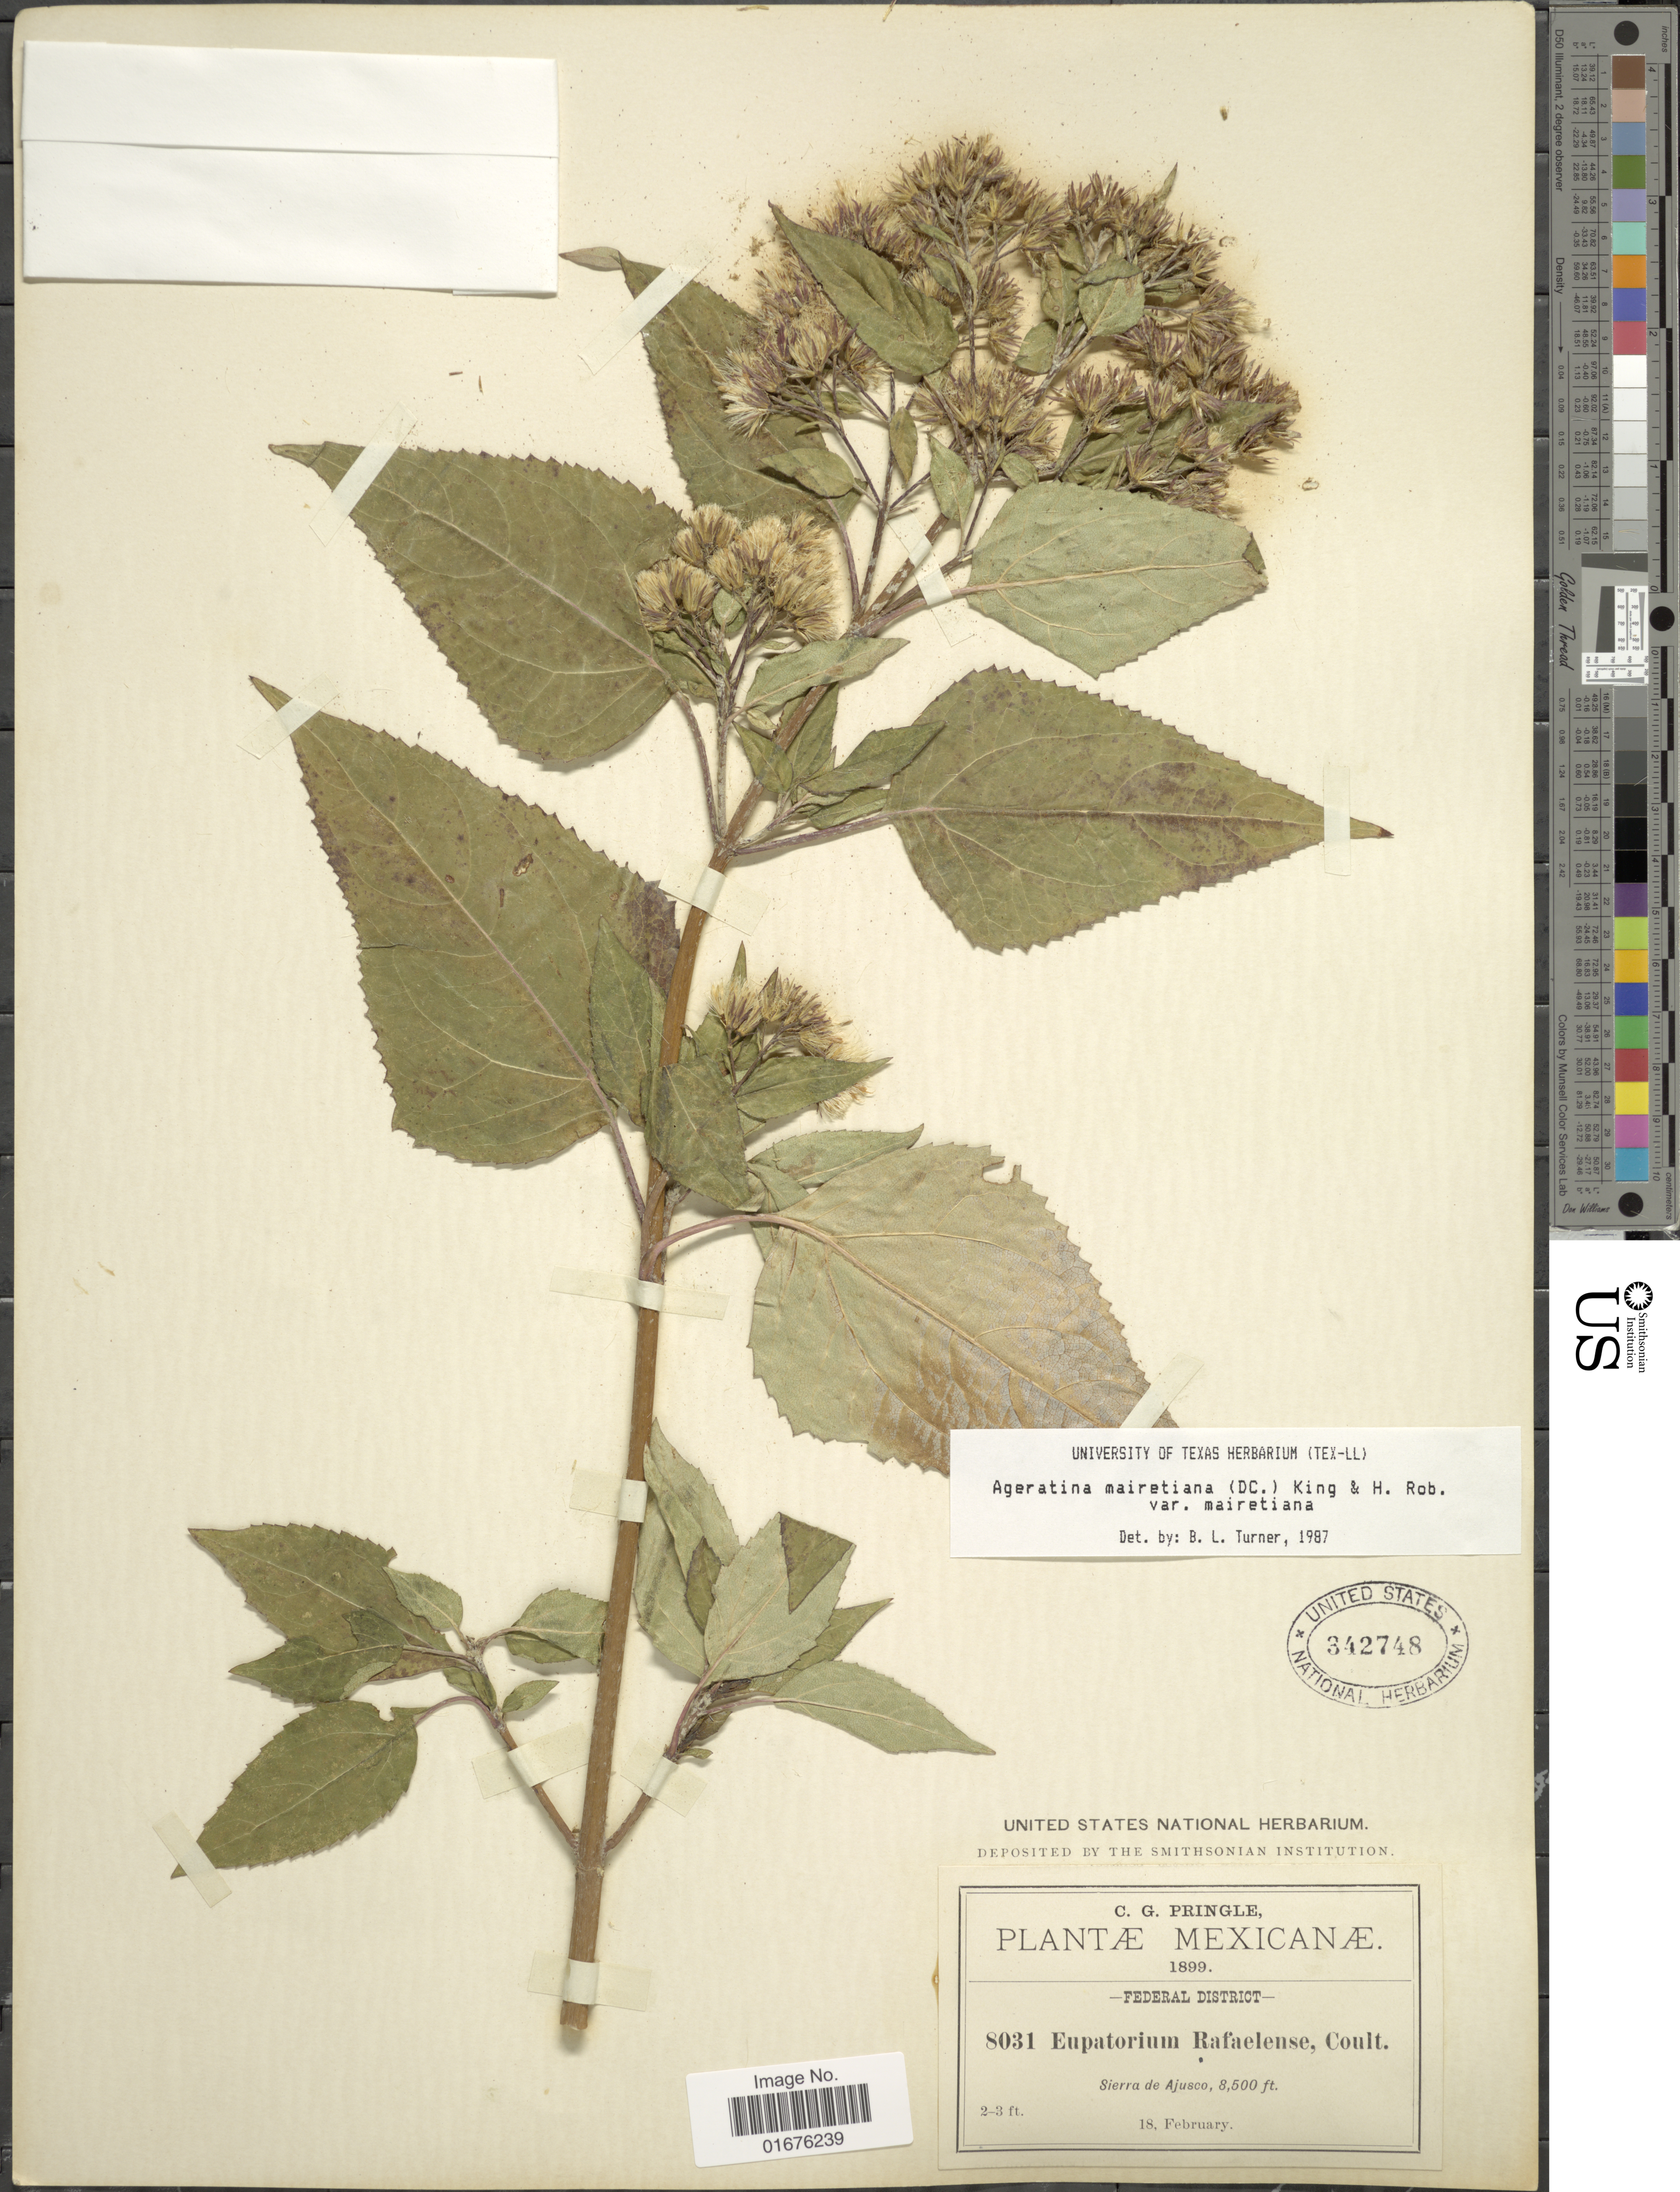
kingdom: Plantae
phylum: Tracheophyta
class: Magnoliopsida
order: Asterales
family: Asteraceae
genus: Ageratina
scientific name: Ageratina mairetiana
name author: (DC.) R.M. King & H. Rob.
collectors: C. G. Pringle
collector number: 8031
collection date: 1899-02-18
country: Mexico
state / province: Distrito Federal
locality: Sierra de Ajusco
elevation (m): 2591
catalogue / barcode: US 342748